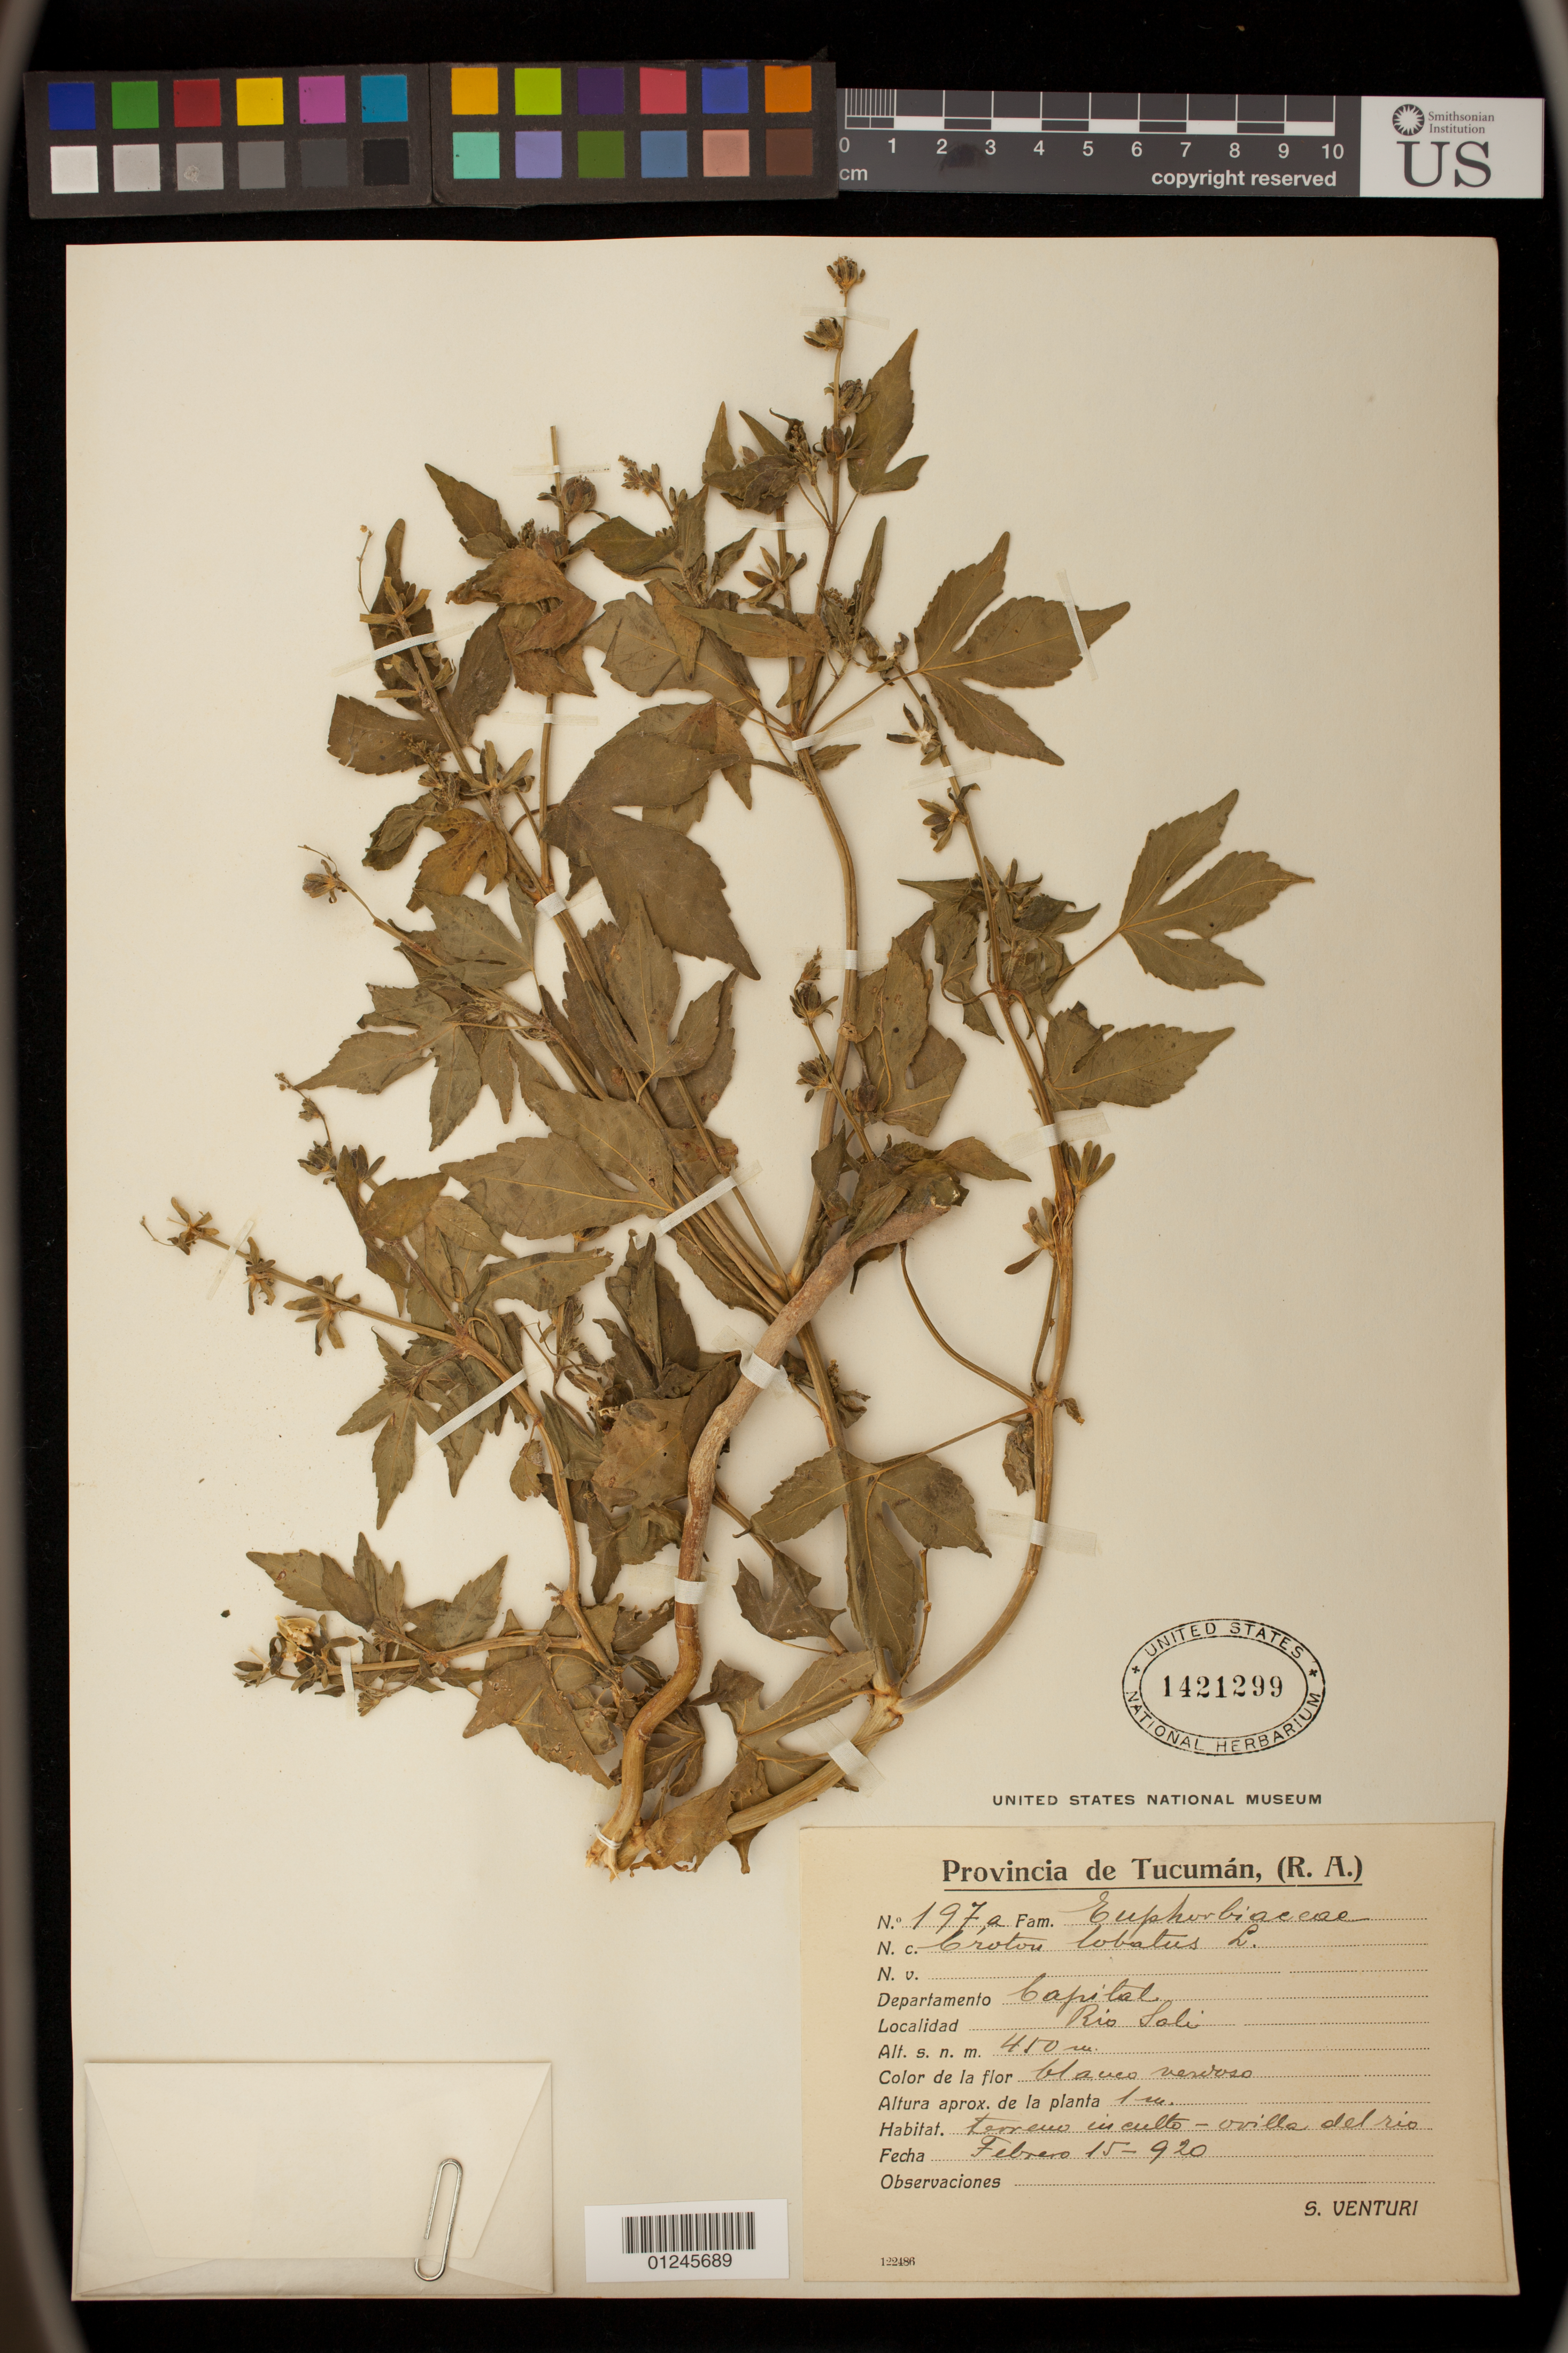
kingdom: Plantae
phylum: Tracheophyta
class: Magnoliopsida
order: Malpighiales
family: Euphorbiaceae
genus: Croton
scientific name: Croton lobatus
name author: L.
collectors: S. Venturi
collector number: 197a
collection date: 1920-02-15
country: Argentina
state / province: Tucuman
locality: Capital.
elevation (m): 450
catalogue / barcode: US 1421299